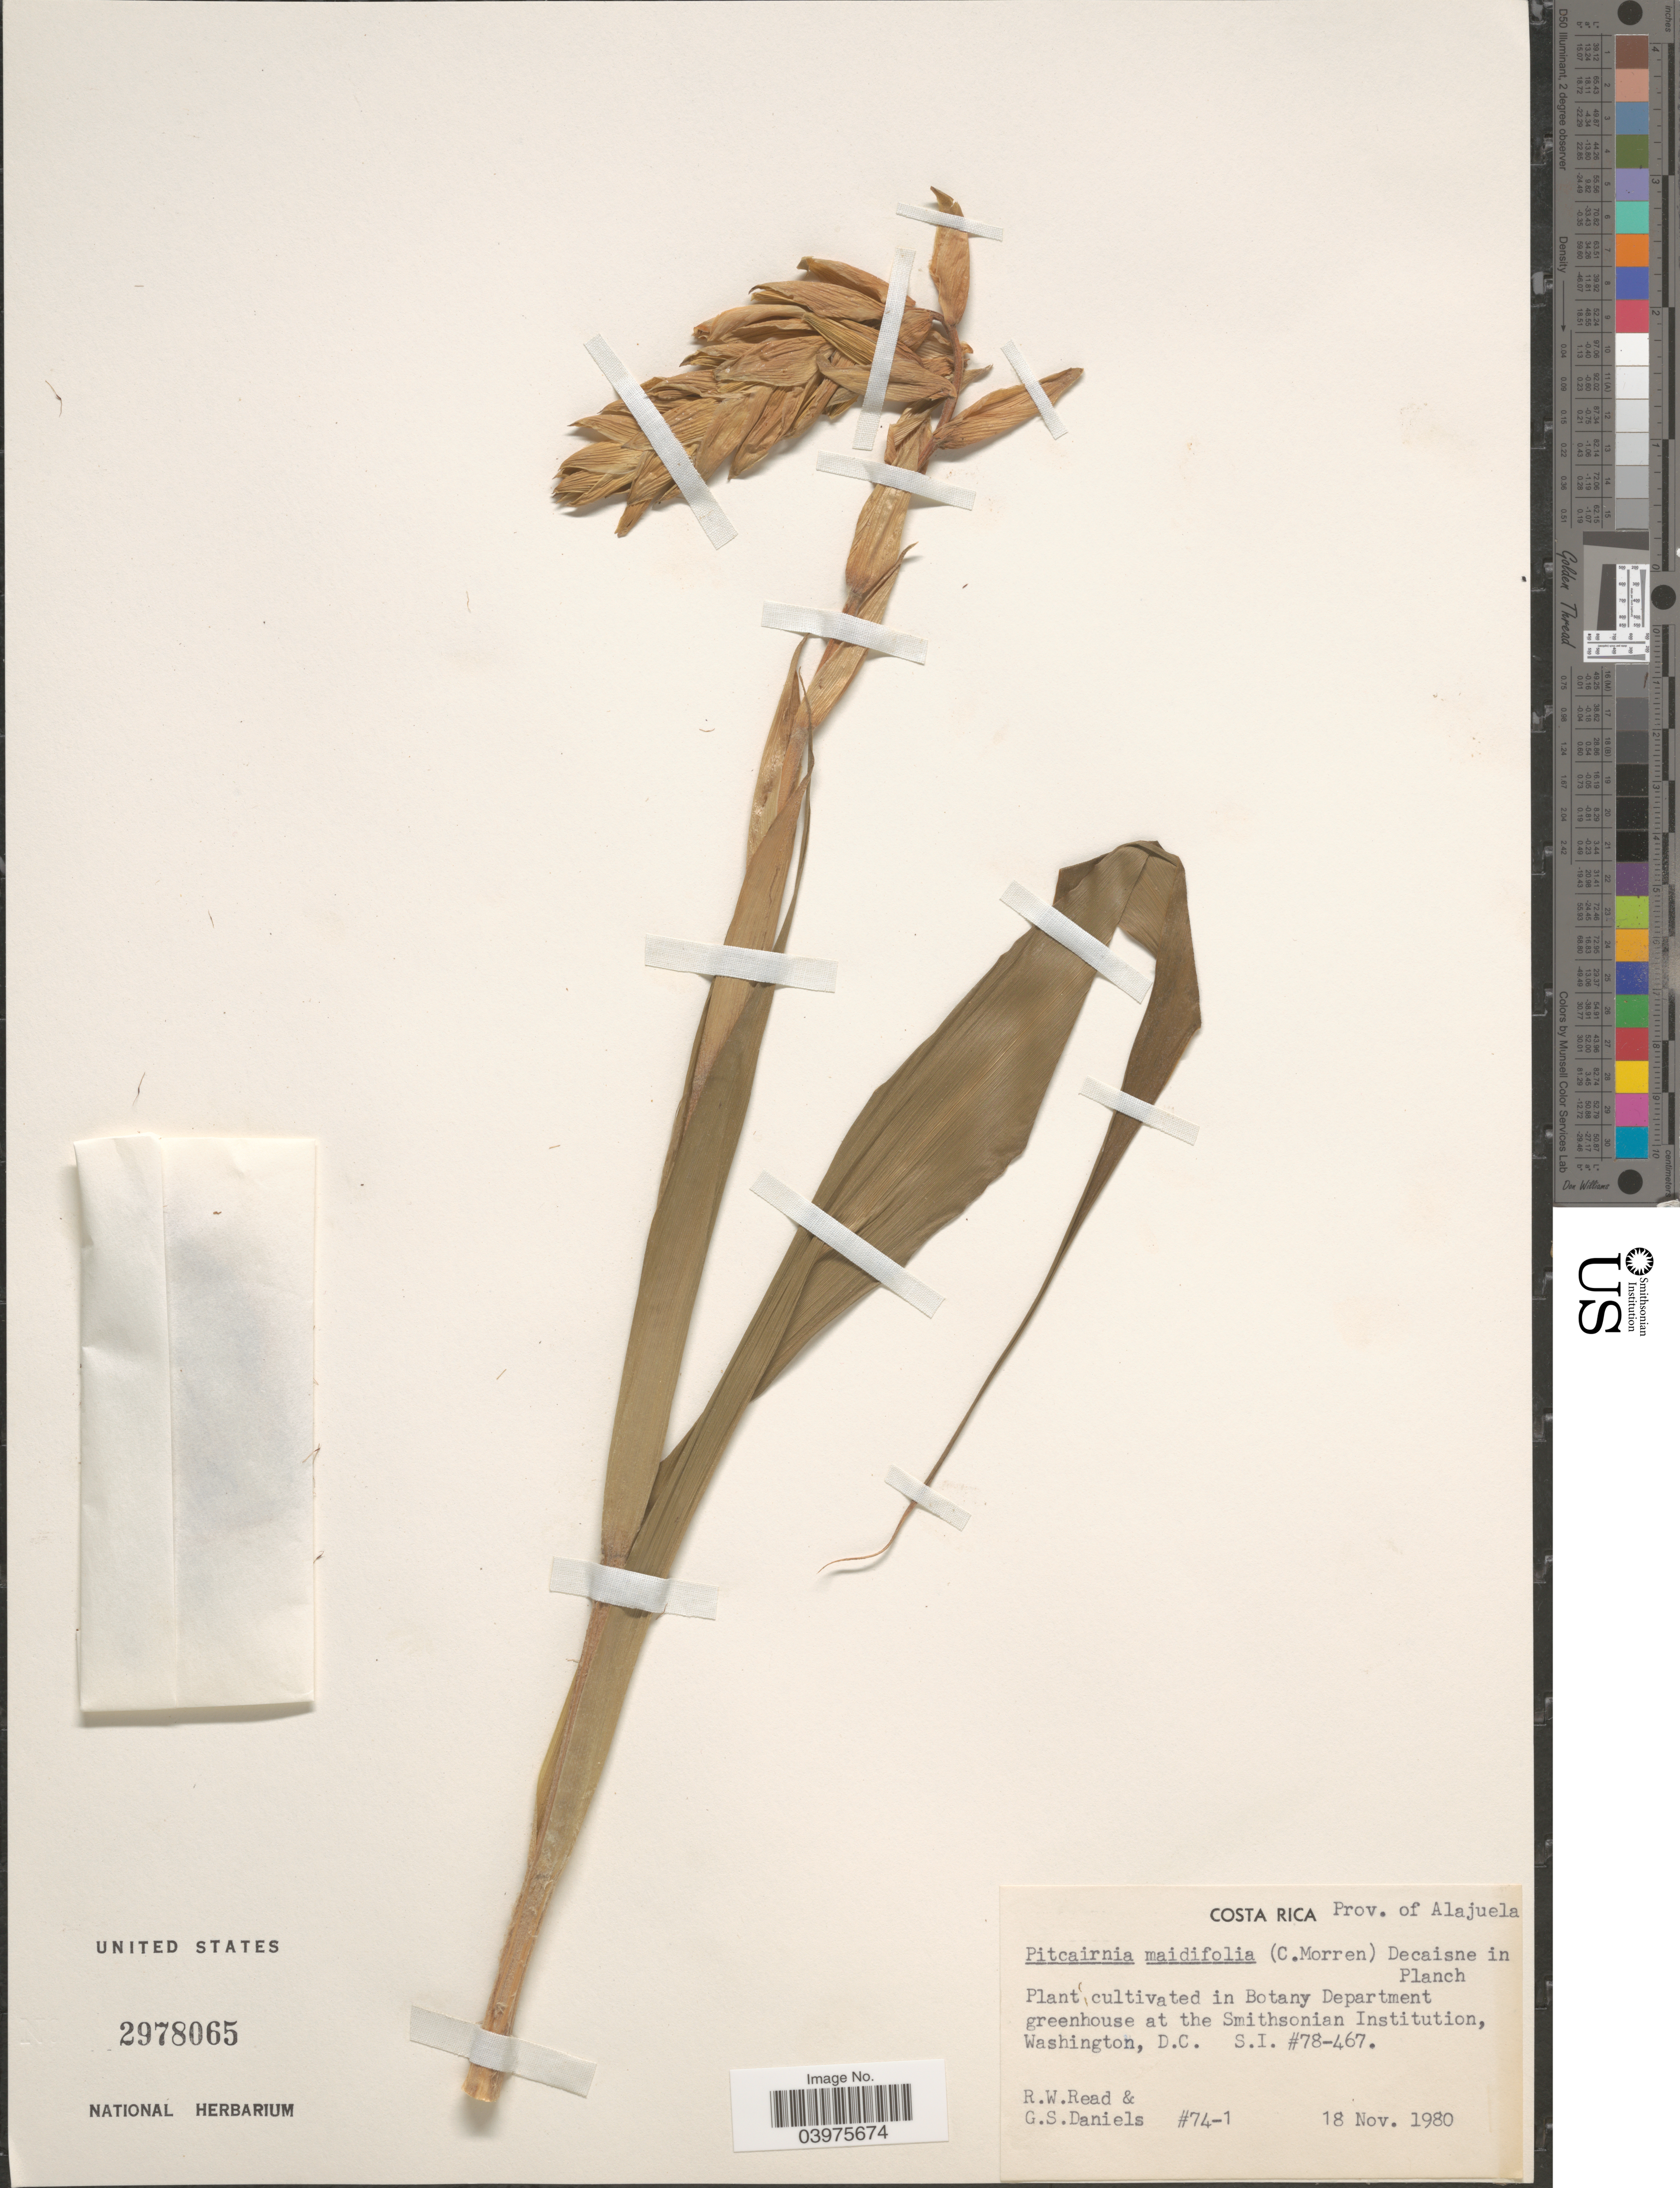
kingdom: Plantae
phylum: Tracheophyta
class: Liliopsida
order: Poales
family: Bromeliaceae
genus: Pitcairnia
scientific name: Pitcairnia maidifolia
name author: (C. Morren) Decne. ex Planch.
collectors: R. W. Read & G. S. Daniels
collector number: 74-1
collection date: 1980-11-18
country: United States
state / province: District of Columbia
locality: Cultivated in Botany Department greenhouse at the Smithsonian Institution, Washington, D.C. S.I. #78-467.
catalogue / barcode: US 2978065